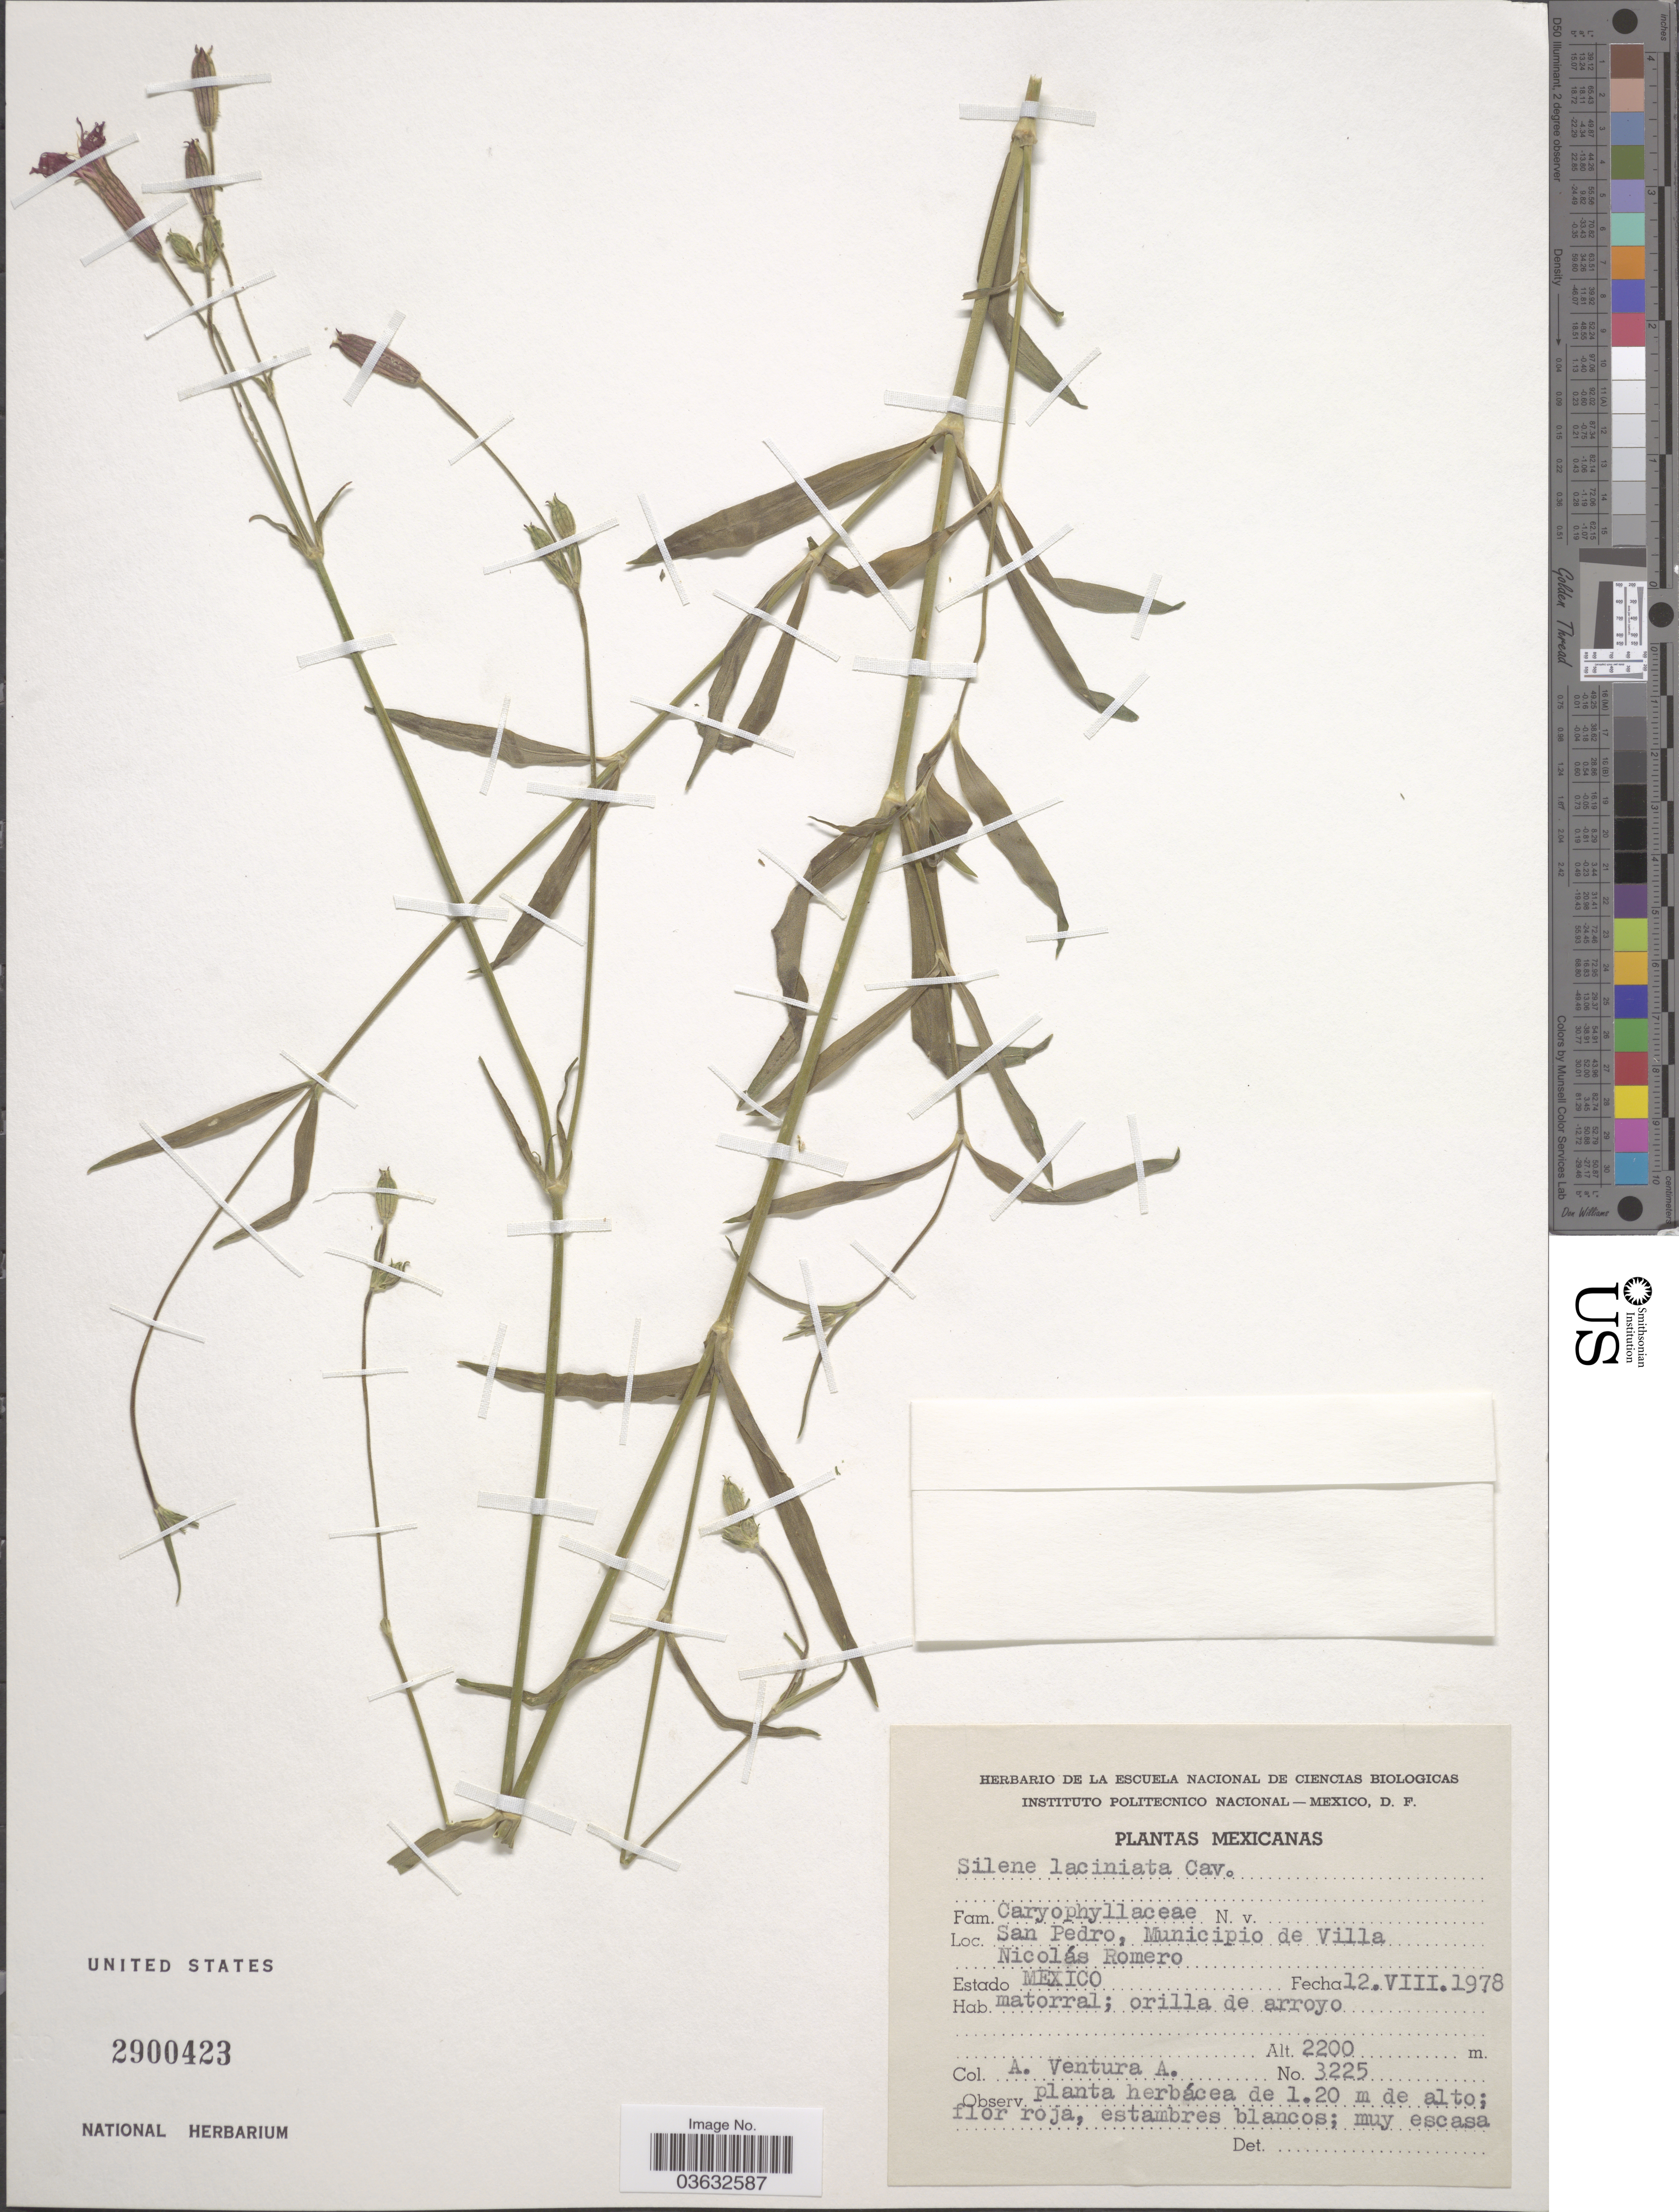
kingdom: Plantae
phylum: Tracheophyta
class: Magnoliopsida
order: Caryophyllales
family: Caryophyllaceae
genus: Silene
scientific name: Silene laciniata subsp. laciniata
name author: Cav.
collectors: A. Ventura A.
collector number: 3225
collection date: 1978-08-12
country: Mexico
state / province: México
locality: San Pedro, Municipio de Villa. Nicolás Romero.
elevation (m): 2200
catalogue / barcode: US 2900423